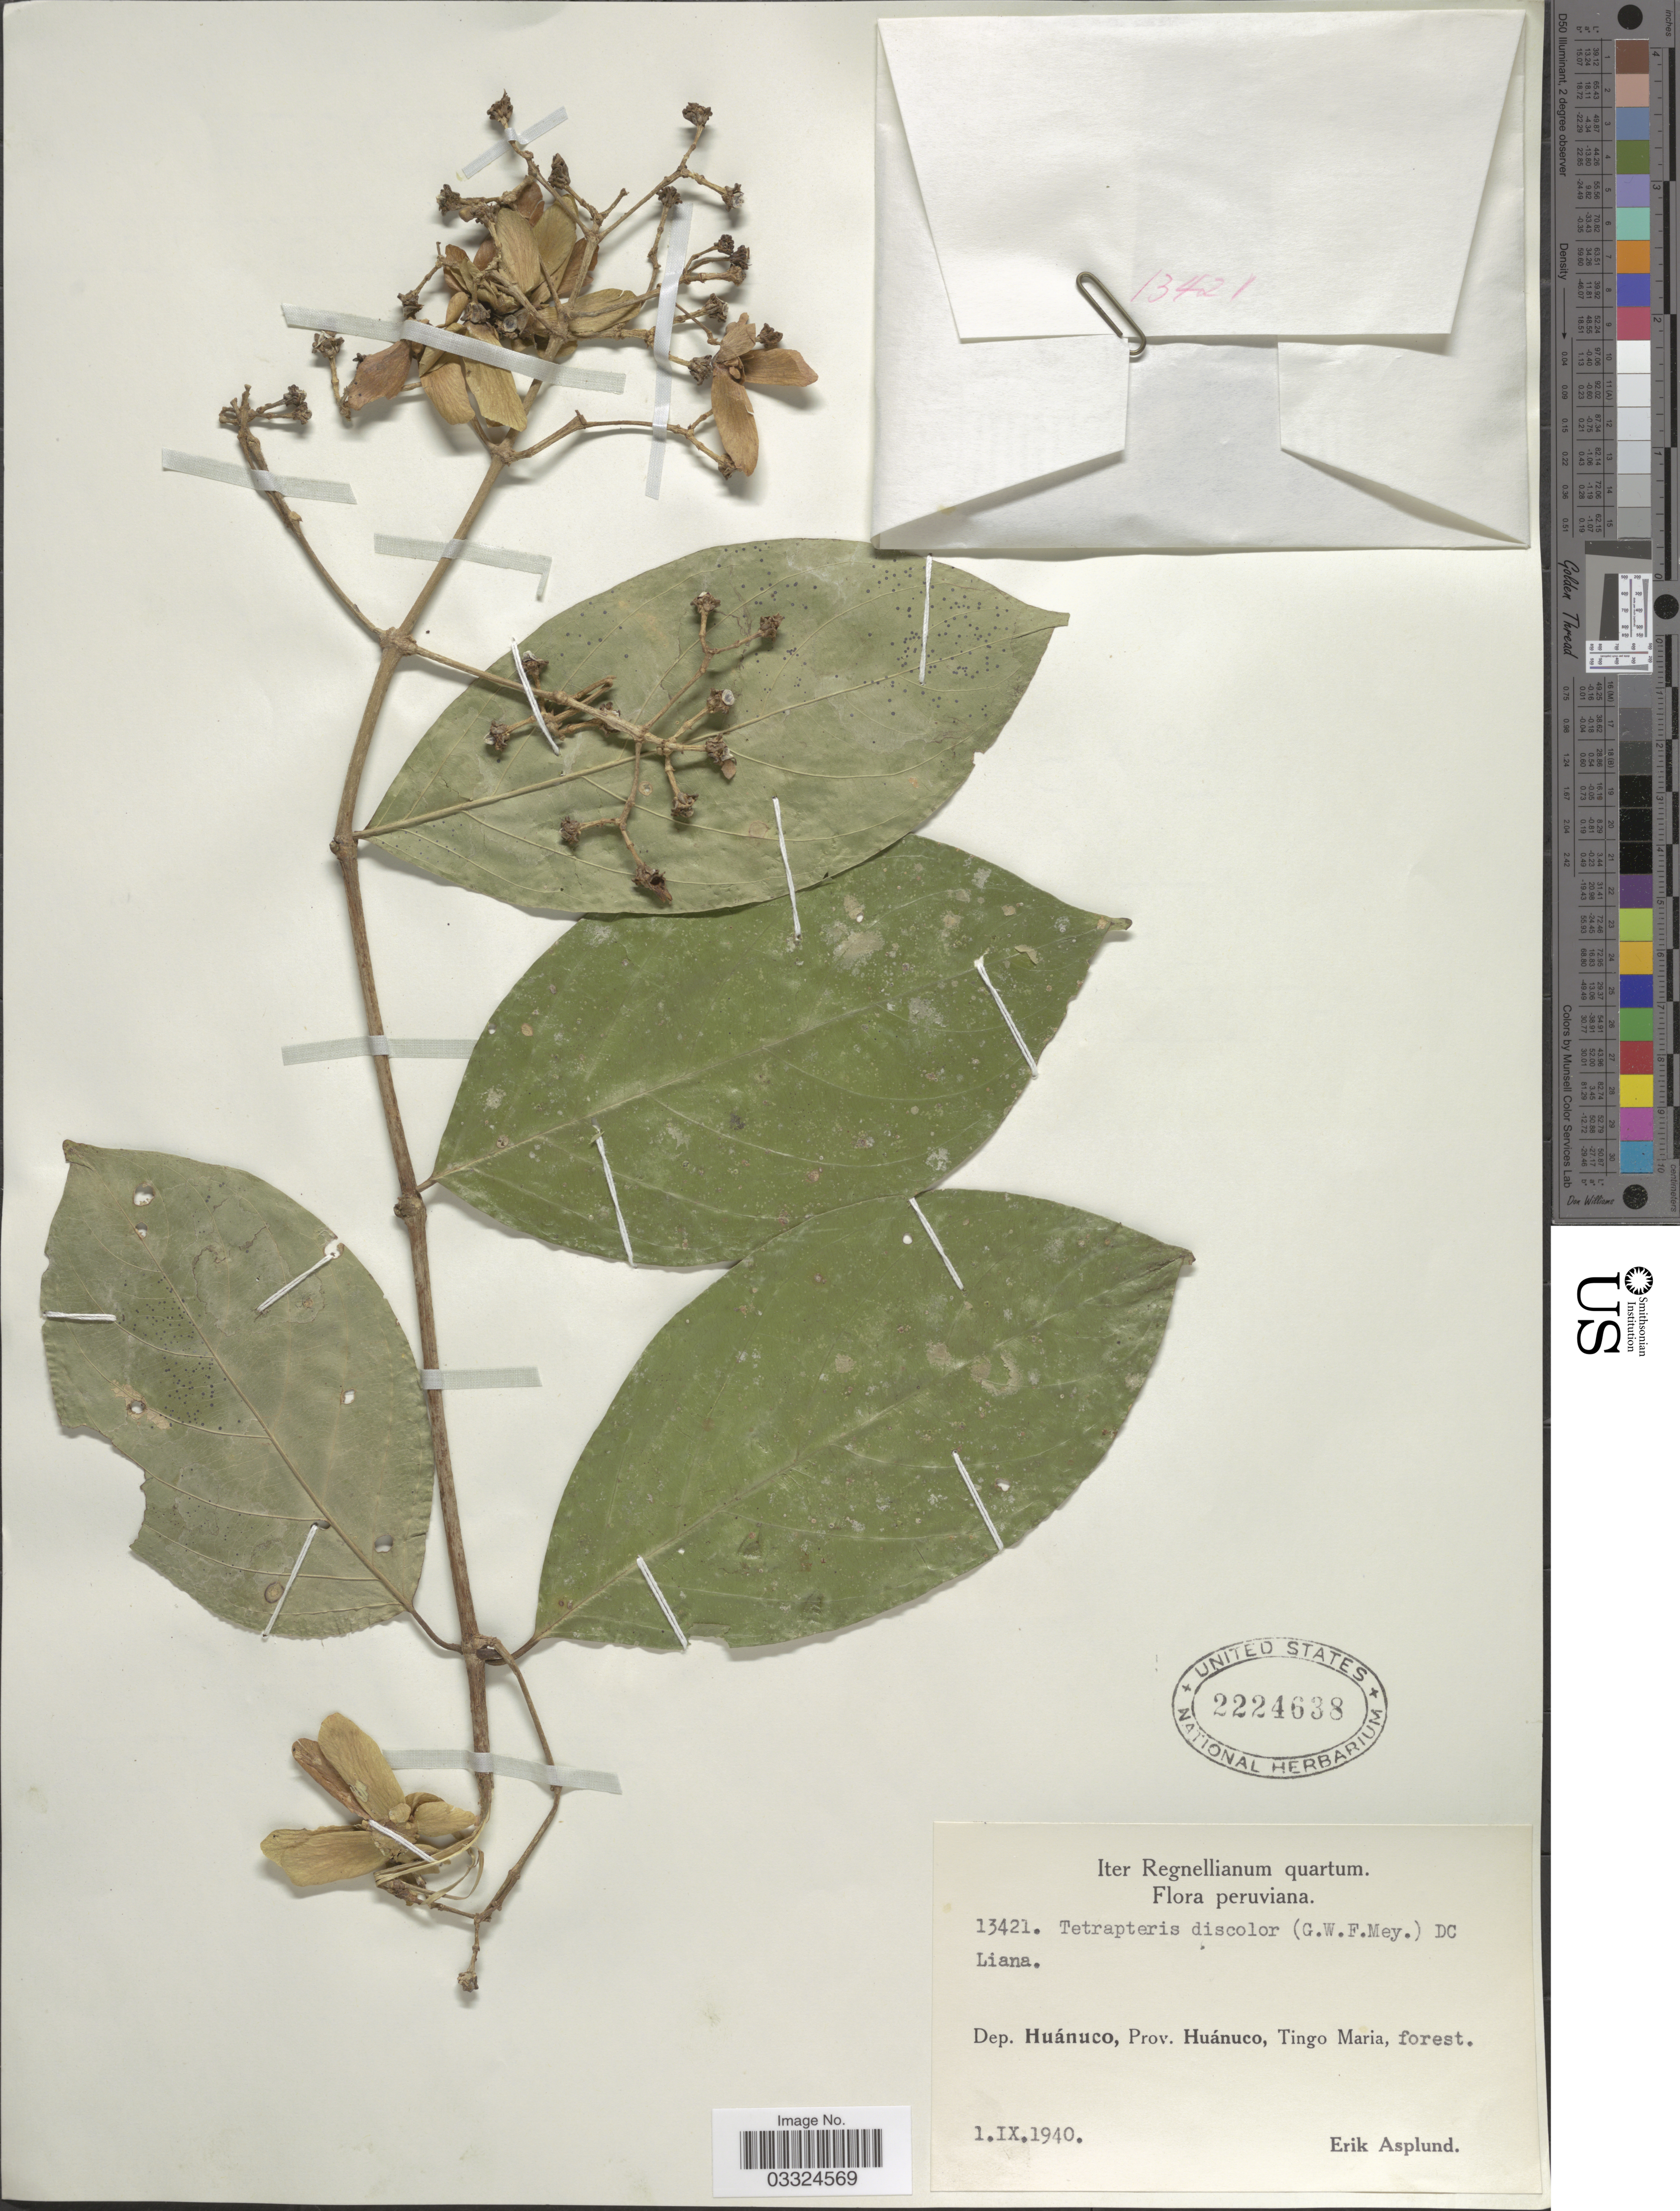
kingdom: Plantae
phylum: Tracheophyta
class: Magnoliopsida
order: Malpighiales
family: Malpighiaceae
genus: Tetrapterys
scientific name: Tetrapterys discolor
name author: (G. Mey.) DC.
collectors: E. Asplund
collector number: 13421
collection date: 1940-09-01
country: Peru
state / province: Huánuco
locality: Dep. Huánuco, Prov. Huánuco, Tingo Maria.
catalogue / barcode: US 2224638